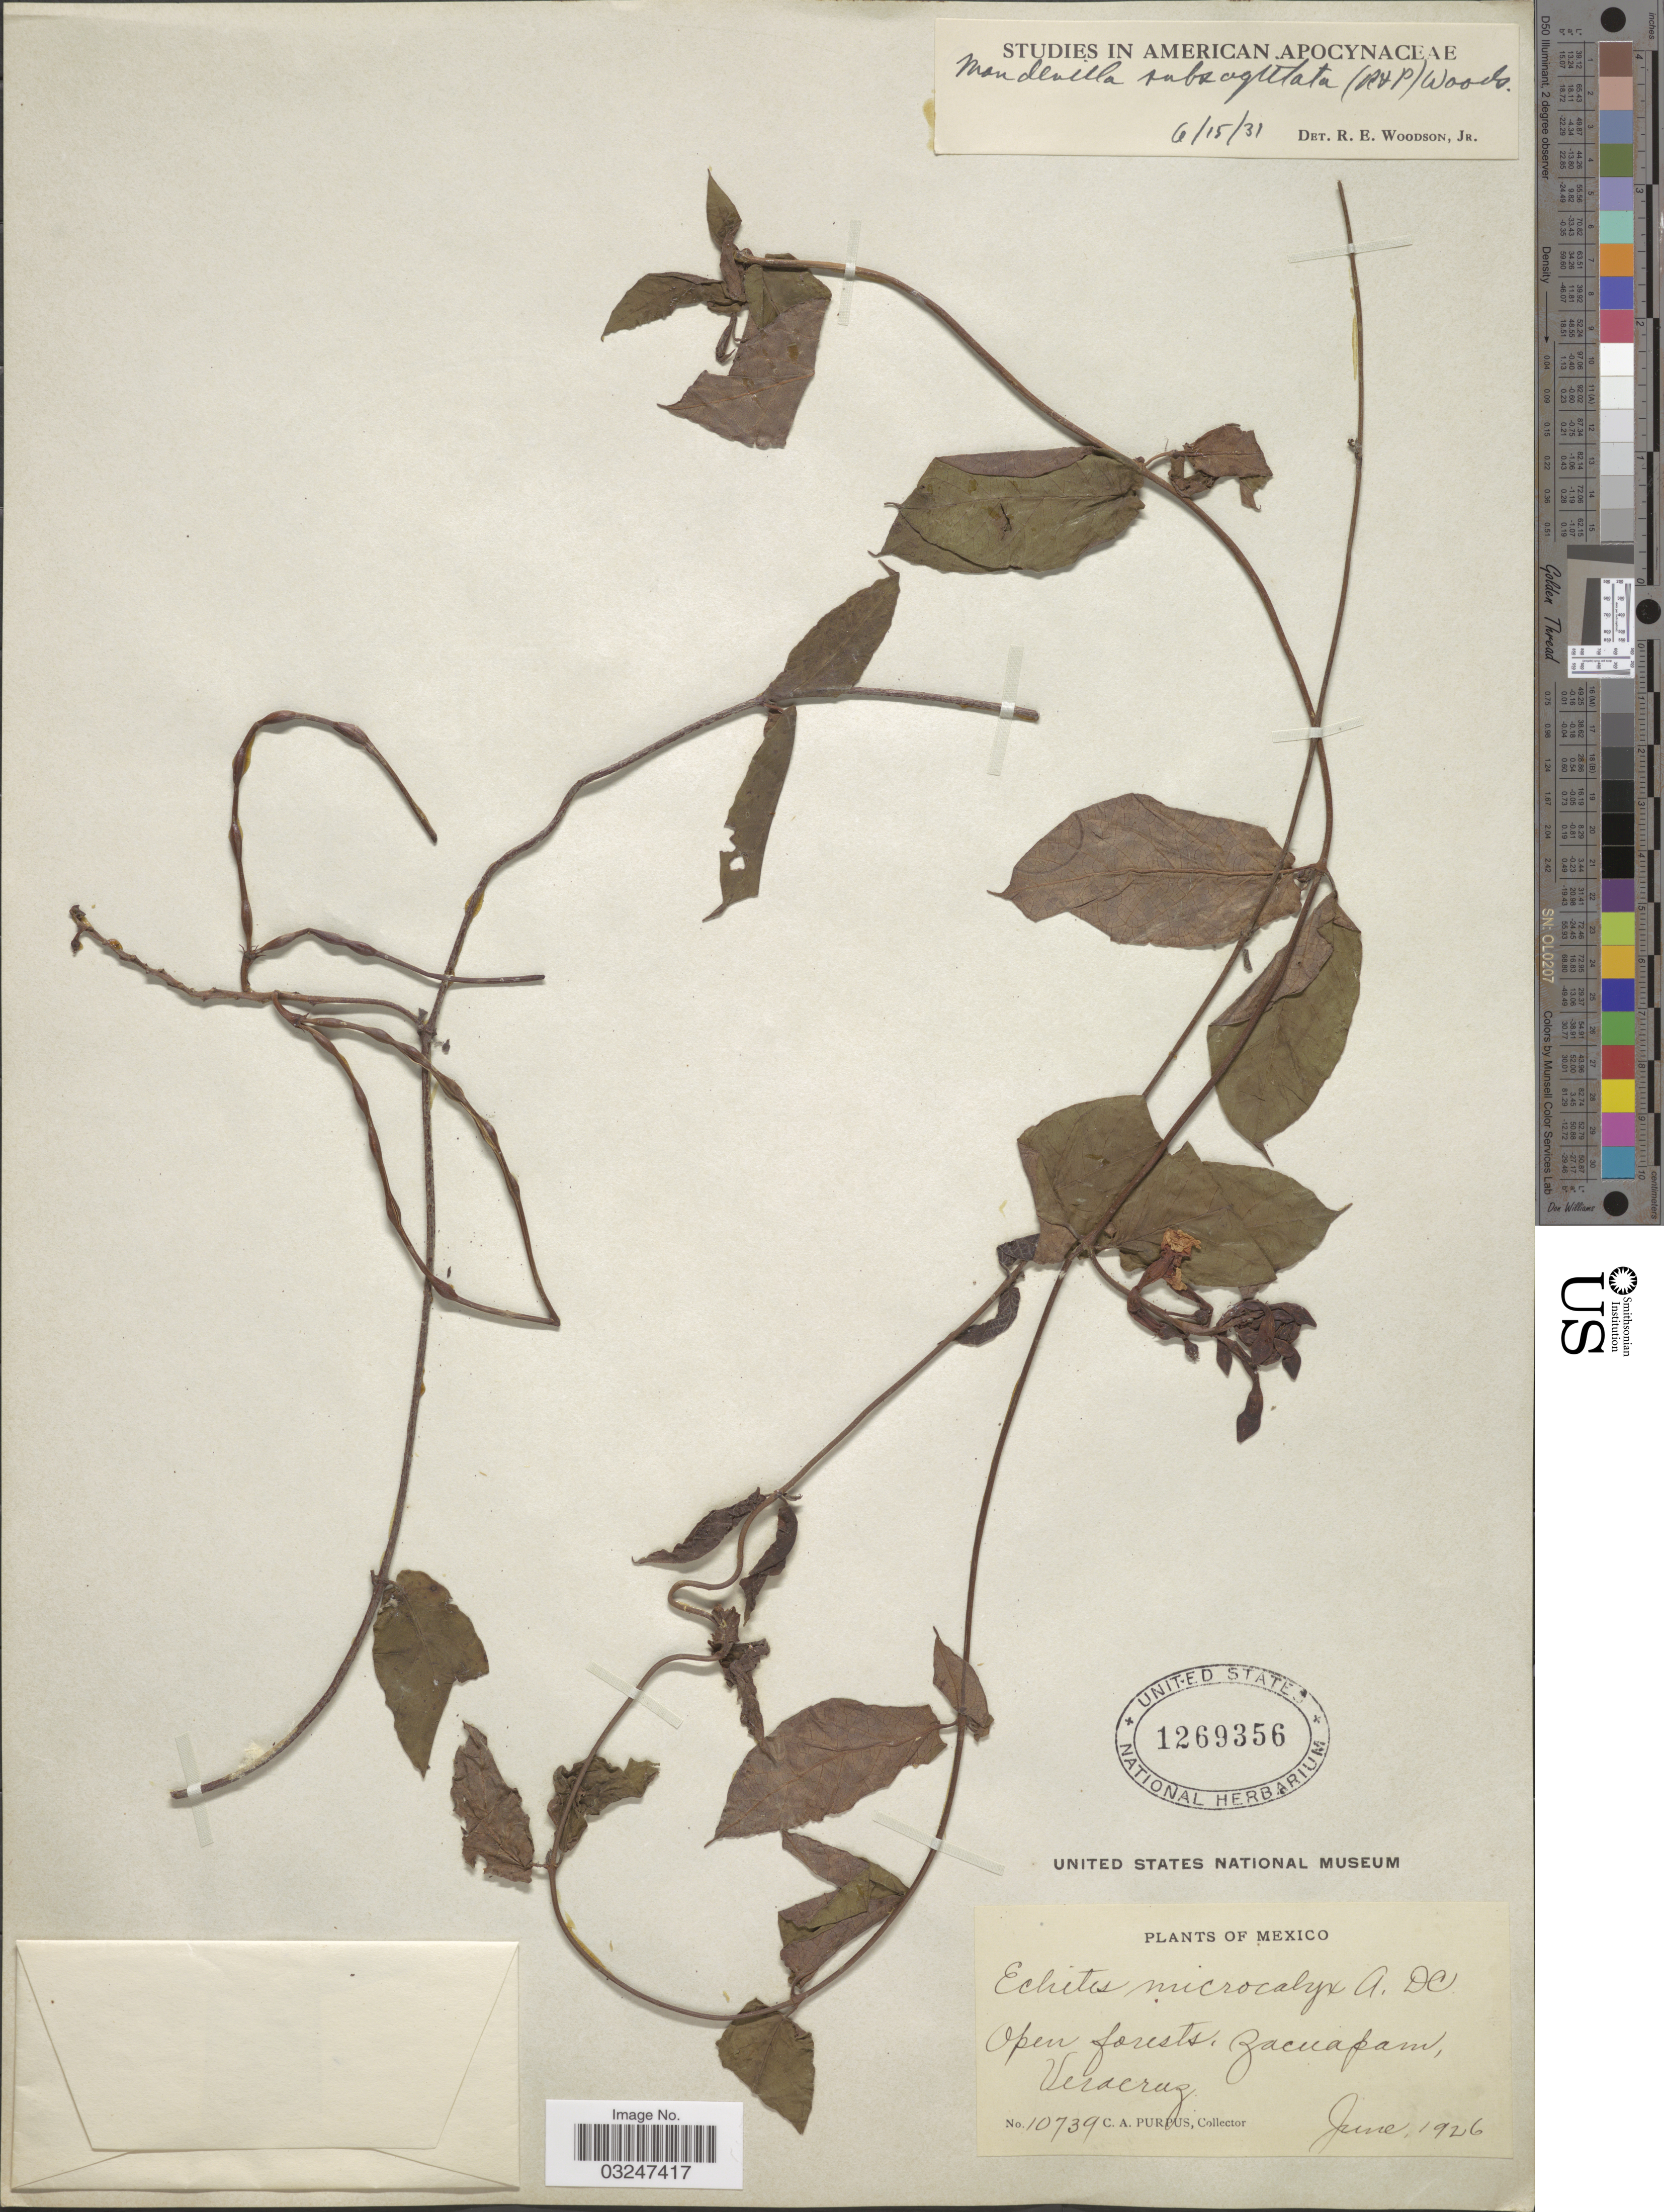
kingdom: Plantae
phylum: Tracheophyta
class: Magnoliopsida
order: Gentianales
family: Apocynaceae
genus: Mandevilla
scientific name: Mandevilla subsagittata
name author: (Ruiz & Pav.) Woodson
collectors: C. A. Purpus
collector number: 10793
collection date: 1926-06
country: Mexico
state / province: Veracruz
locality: Open forest, Zacuapan, Veracruz.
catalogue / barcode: US 1269356